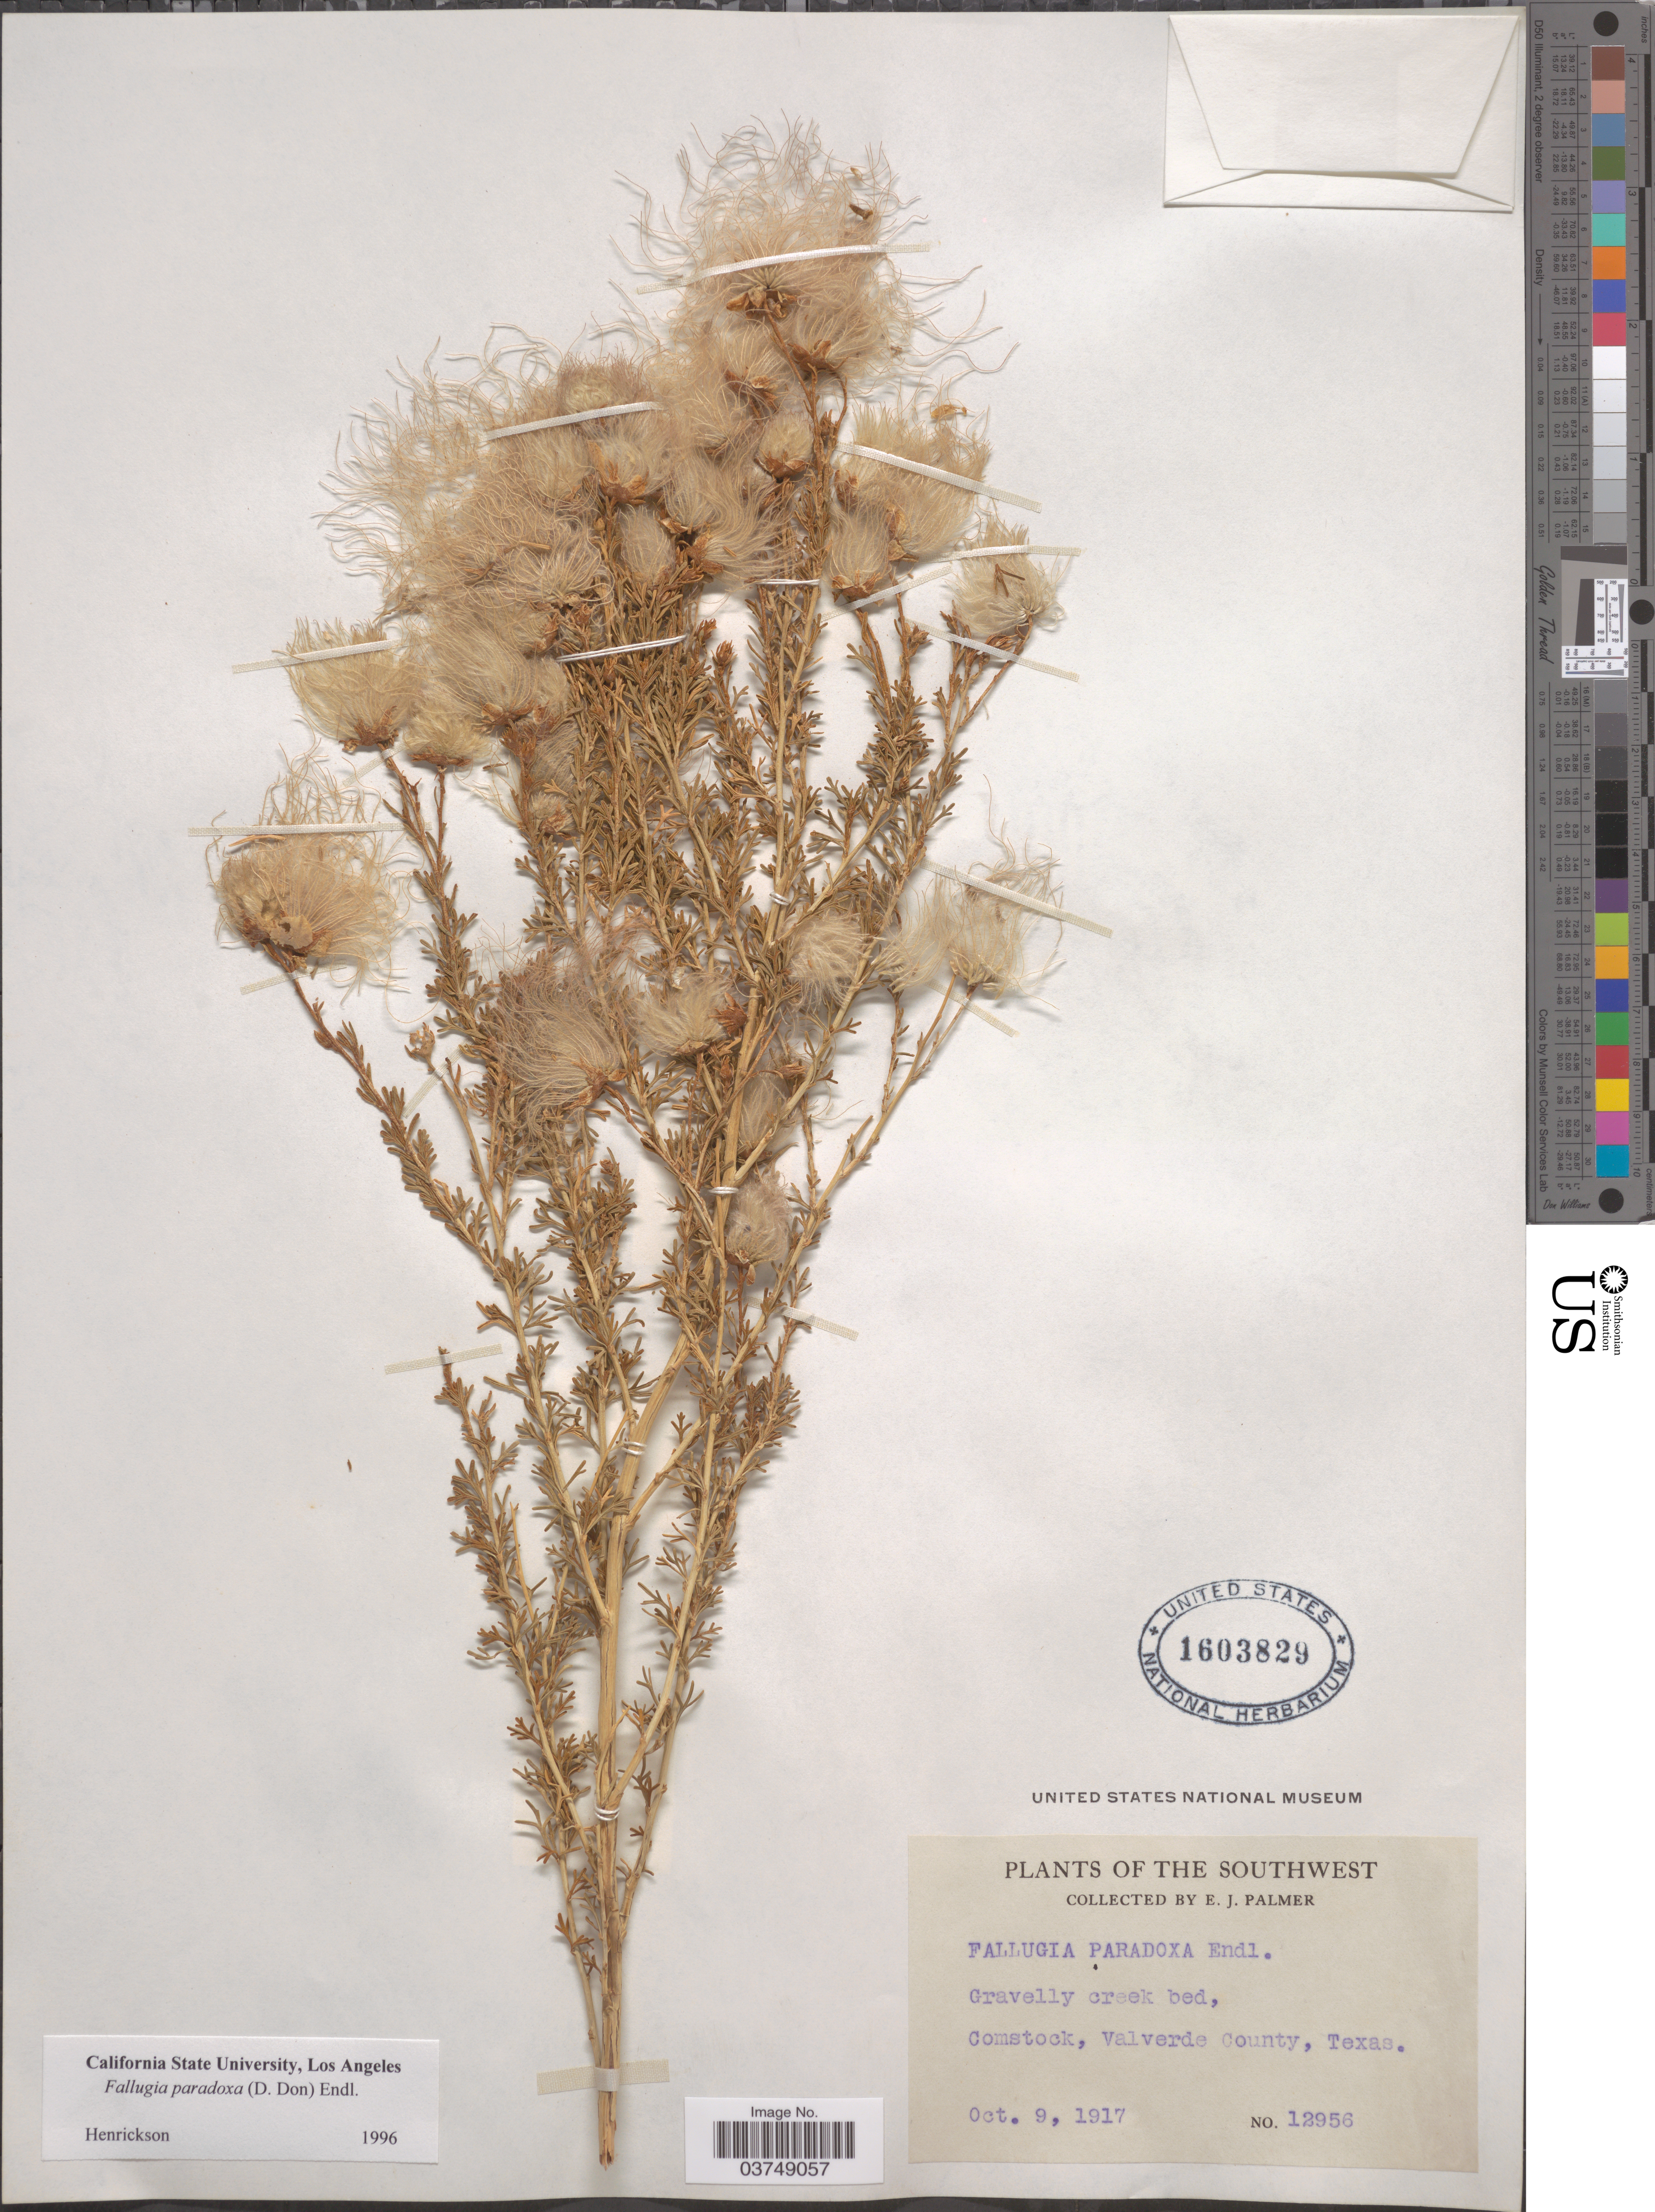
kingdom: Plantae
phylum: Tracheophyta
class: Magnoliopsida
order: Rosales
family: Rosaceae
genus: Fallugia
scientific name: Fallugia paradoxa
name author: (D. Don ex Tilloch & T. Taylor) Endl. ex Torr.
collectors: E. J. Palmer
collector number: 12956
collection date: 1917-10-09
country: United States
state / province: Texas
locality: The Southwest. Comstock, Valverde County.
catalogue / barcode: US 1603829